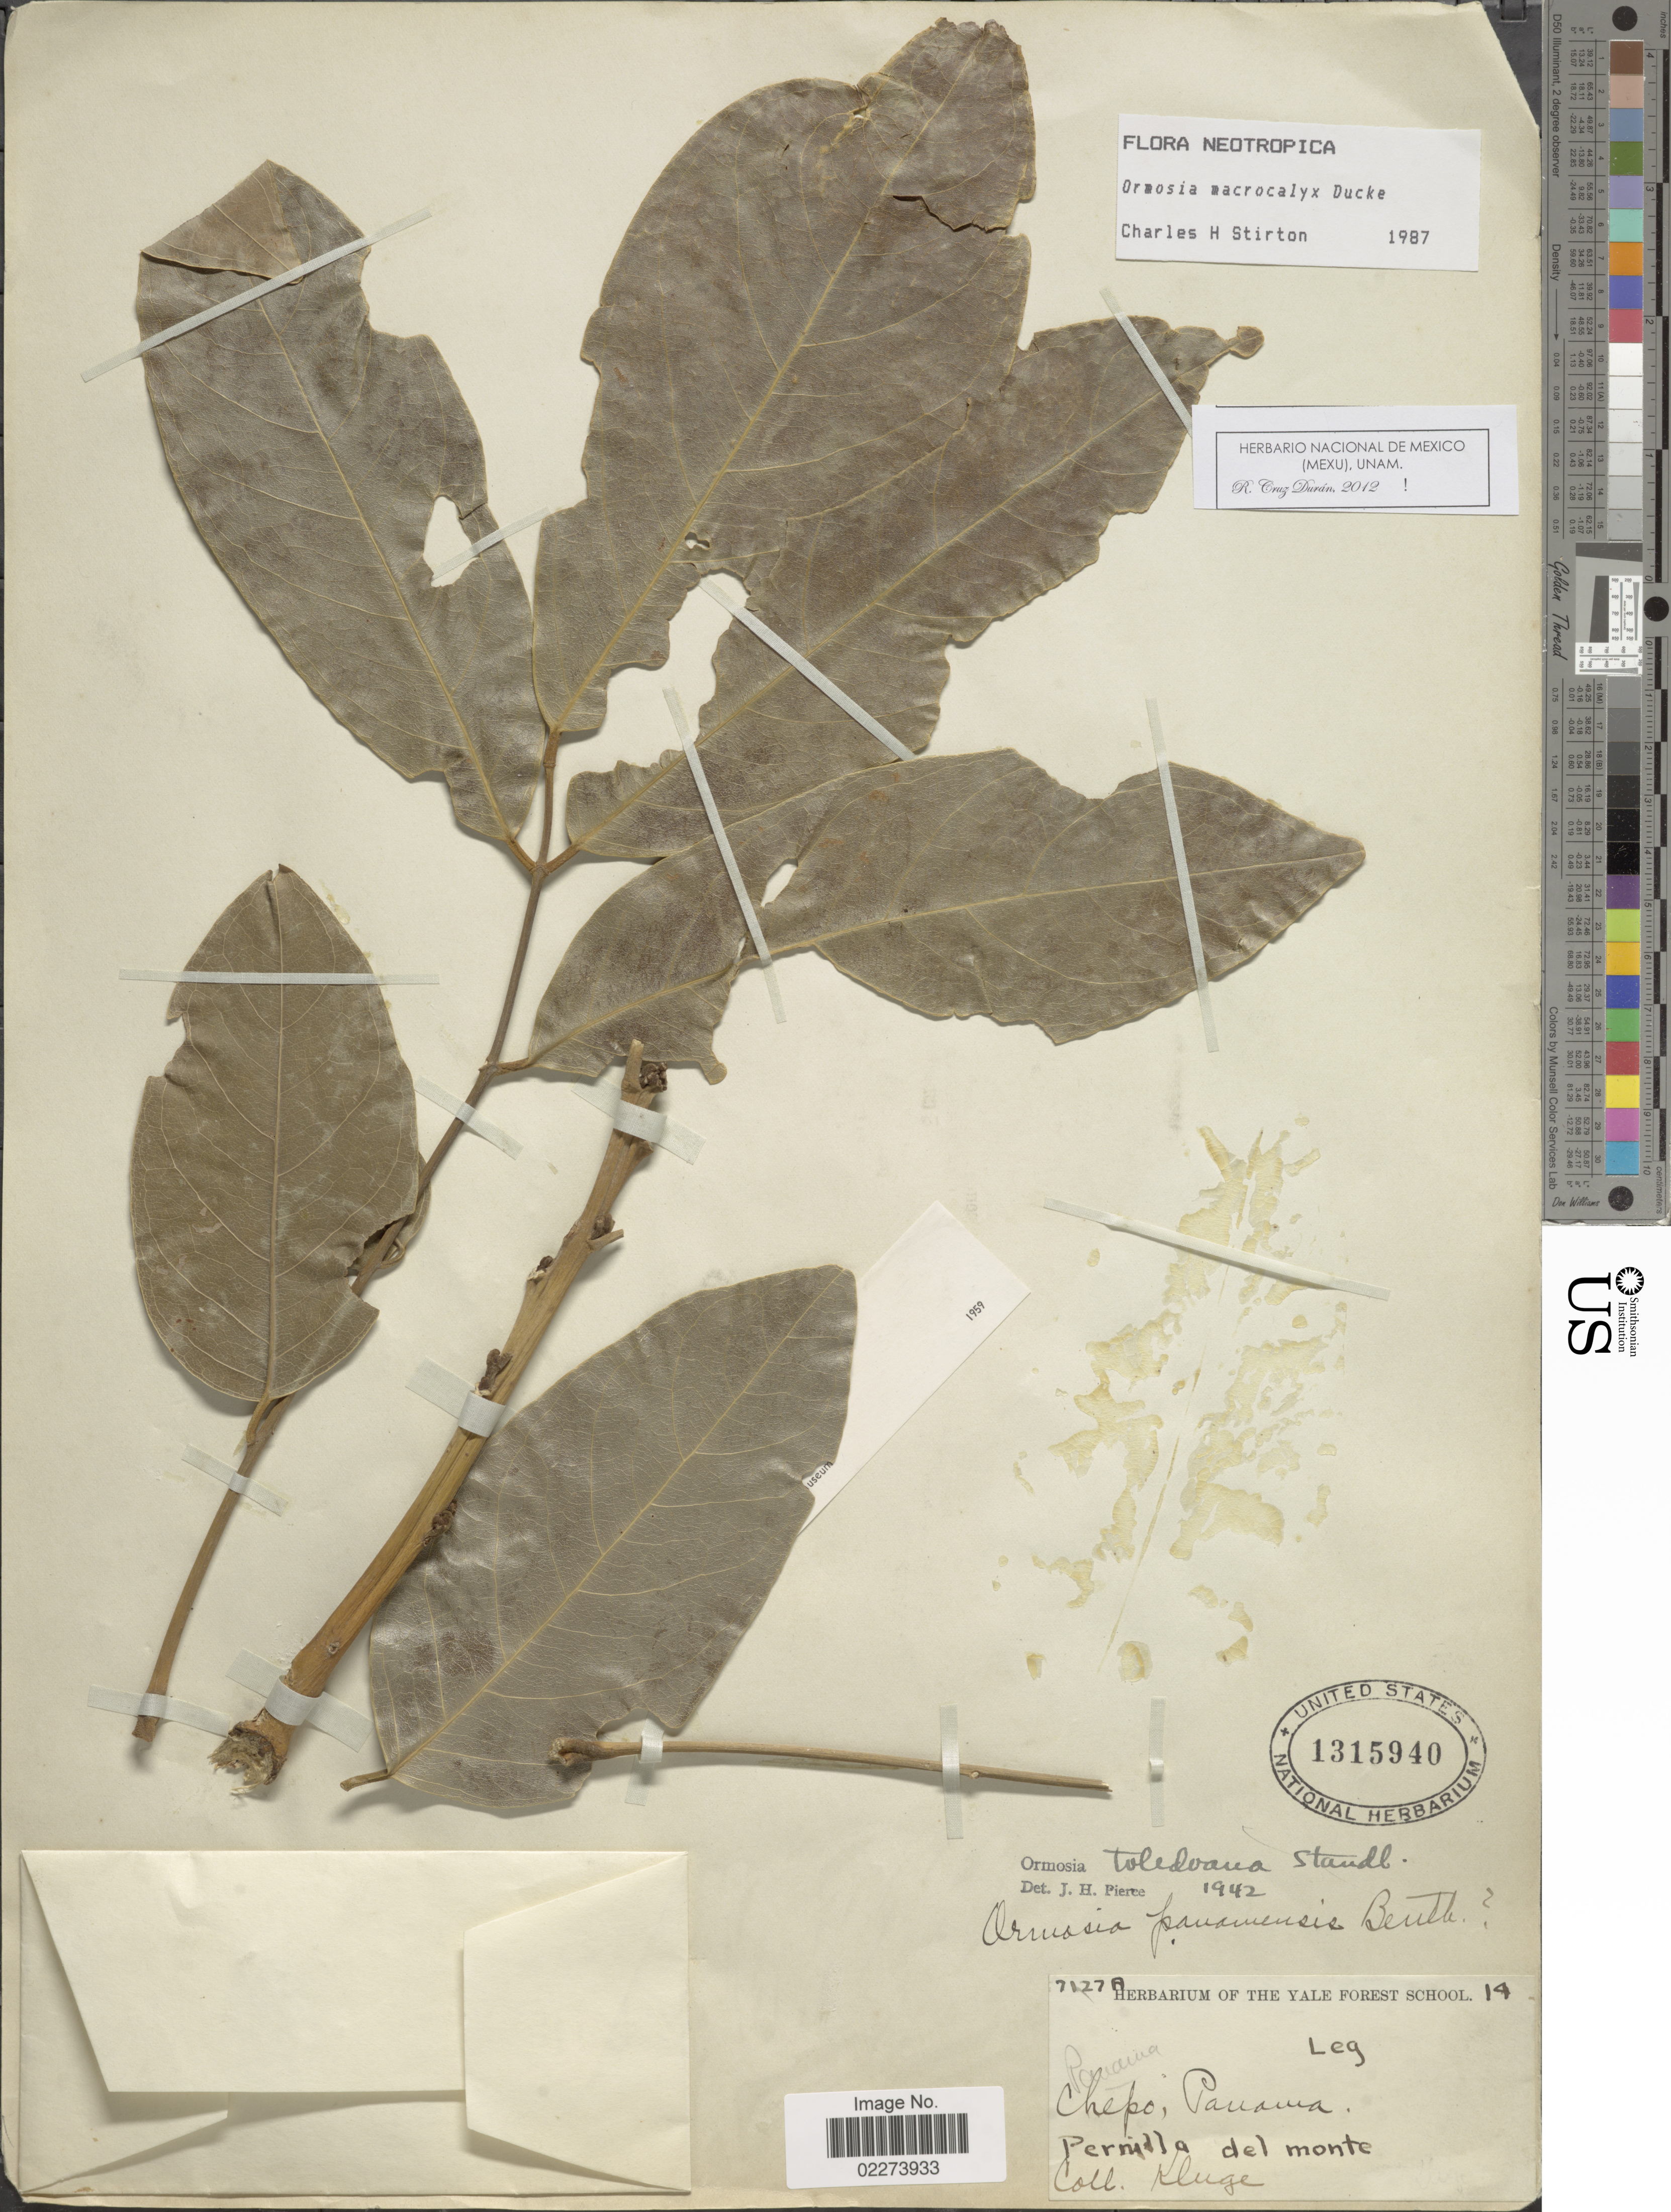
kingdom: Plantae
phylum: Tracheophyta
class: Magnoliopsida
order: Fabales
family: Fabaceae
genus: Ormosia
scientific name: Ormosia macrocalyx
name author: Ducke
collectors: -. Kluge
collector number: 7127A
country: Panama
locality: Chepo, Panama, Pernilla del monte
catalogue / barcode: US 1315940